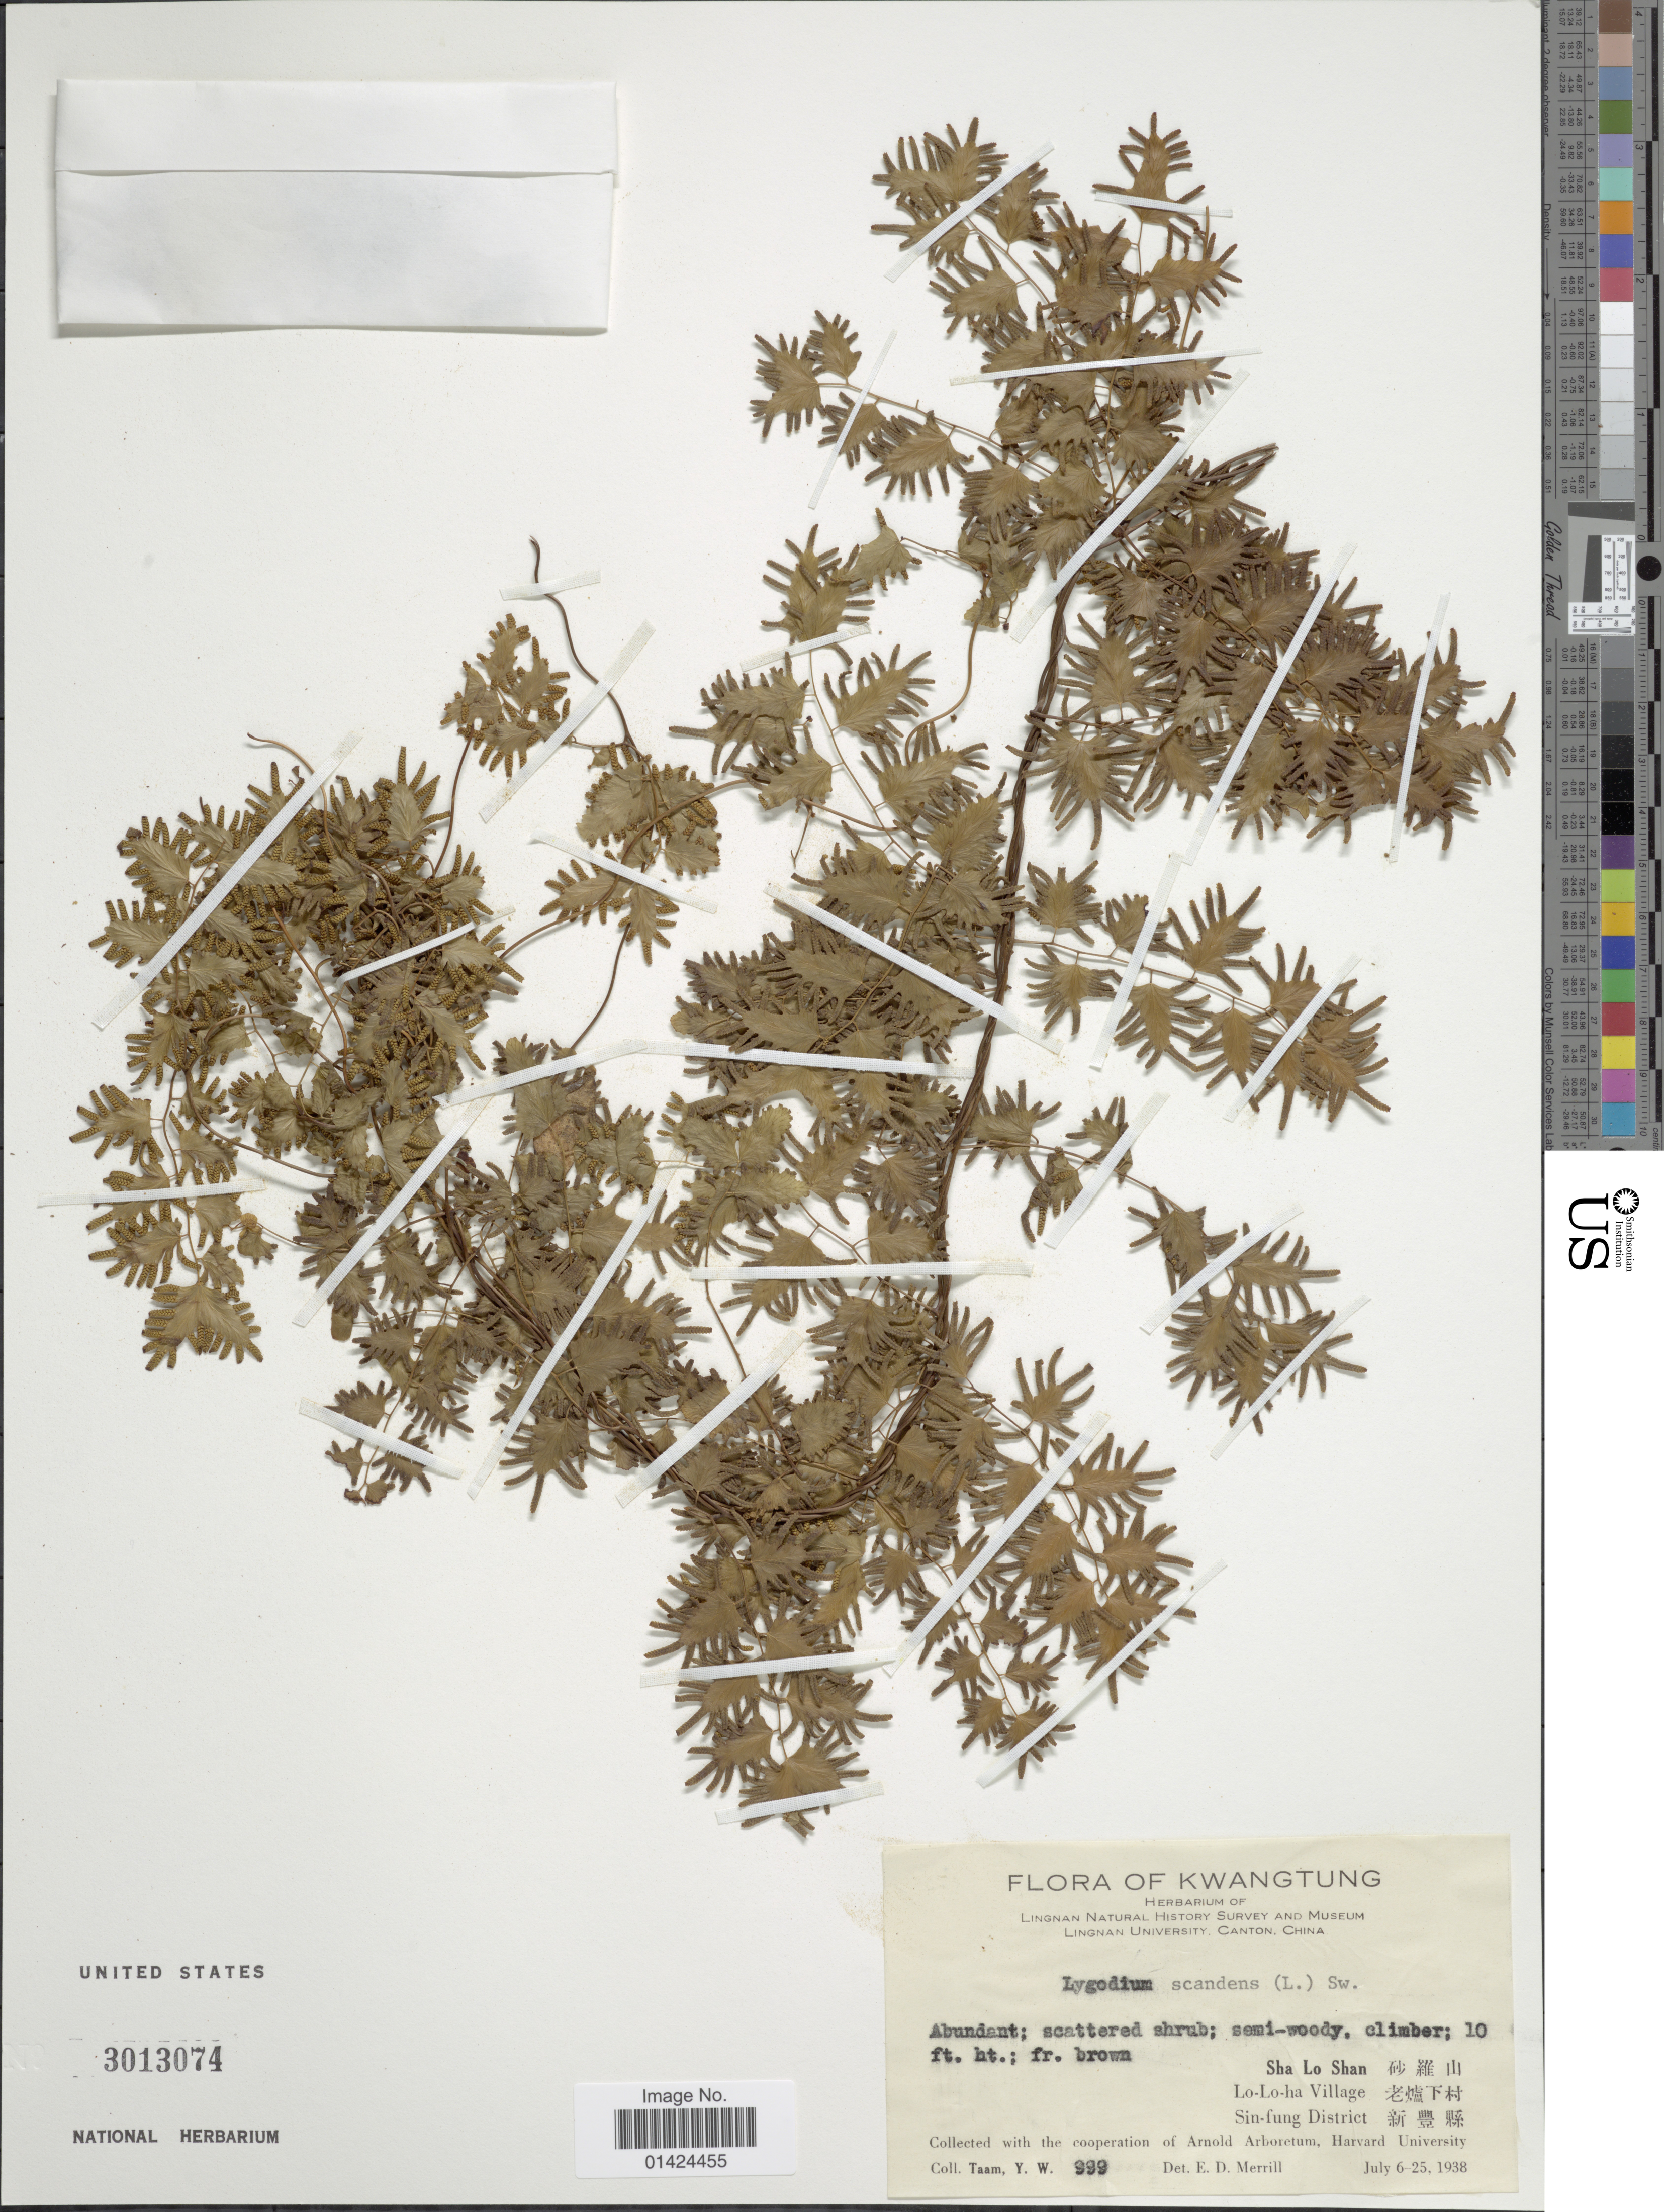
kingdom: Plantae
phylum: Tracheophyta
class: Polypodiopsida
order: Schizaeales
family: Lygodiaceae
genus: Lygodium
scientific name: Lygodium microphyllum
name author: (Cav.) R. Br.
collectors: Y. W. Taam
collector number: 999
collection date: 1938-07-06/1938-09-25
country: China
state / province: Guangdong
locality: Kwangtung. Sha Lo Shan. Lo-Lo-ha Village. Sin-fung District.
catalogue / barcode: US 3013074